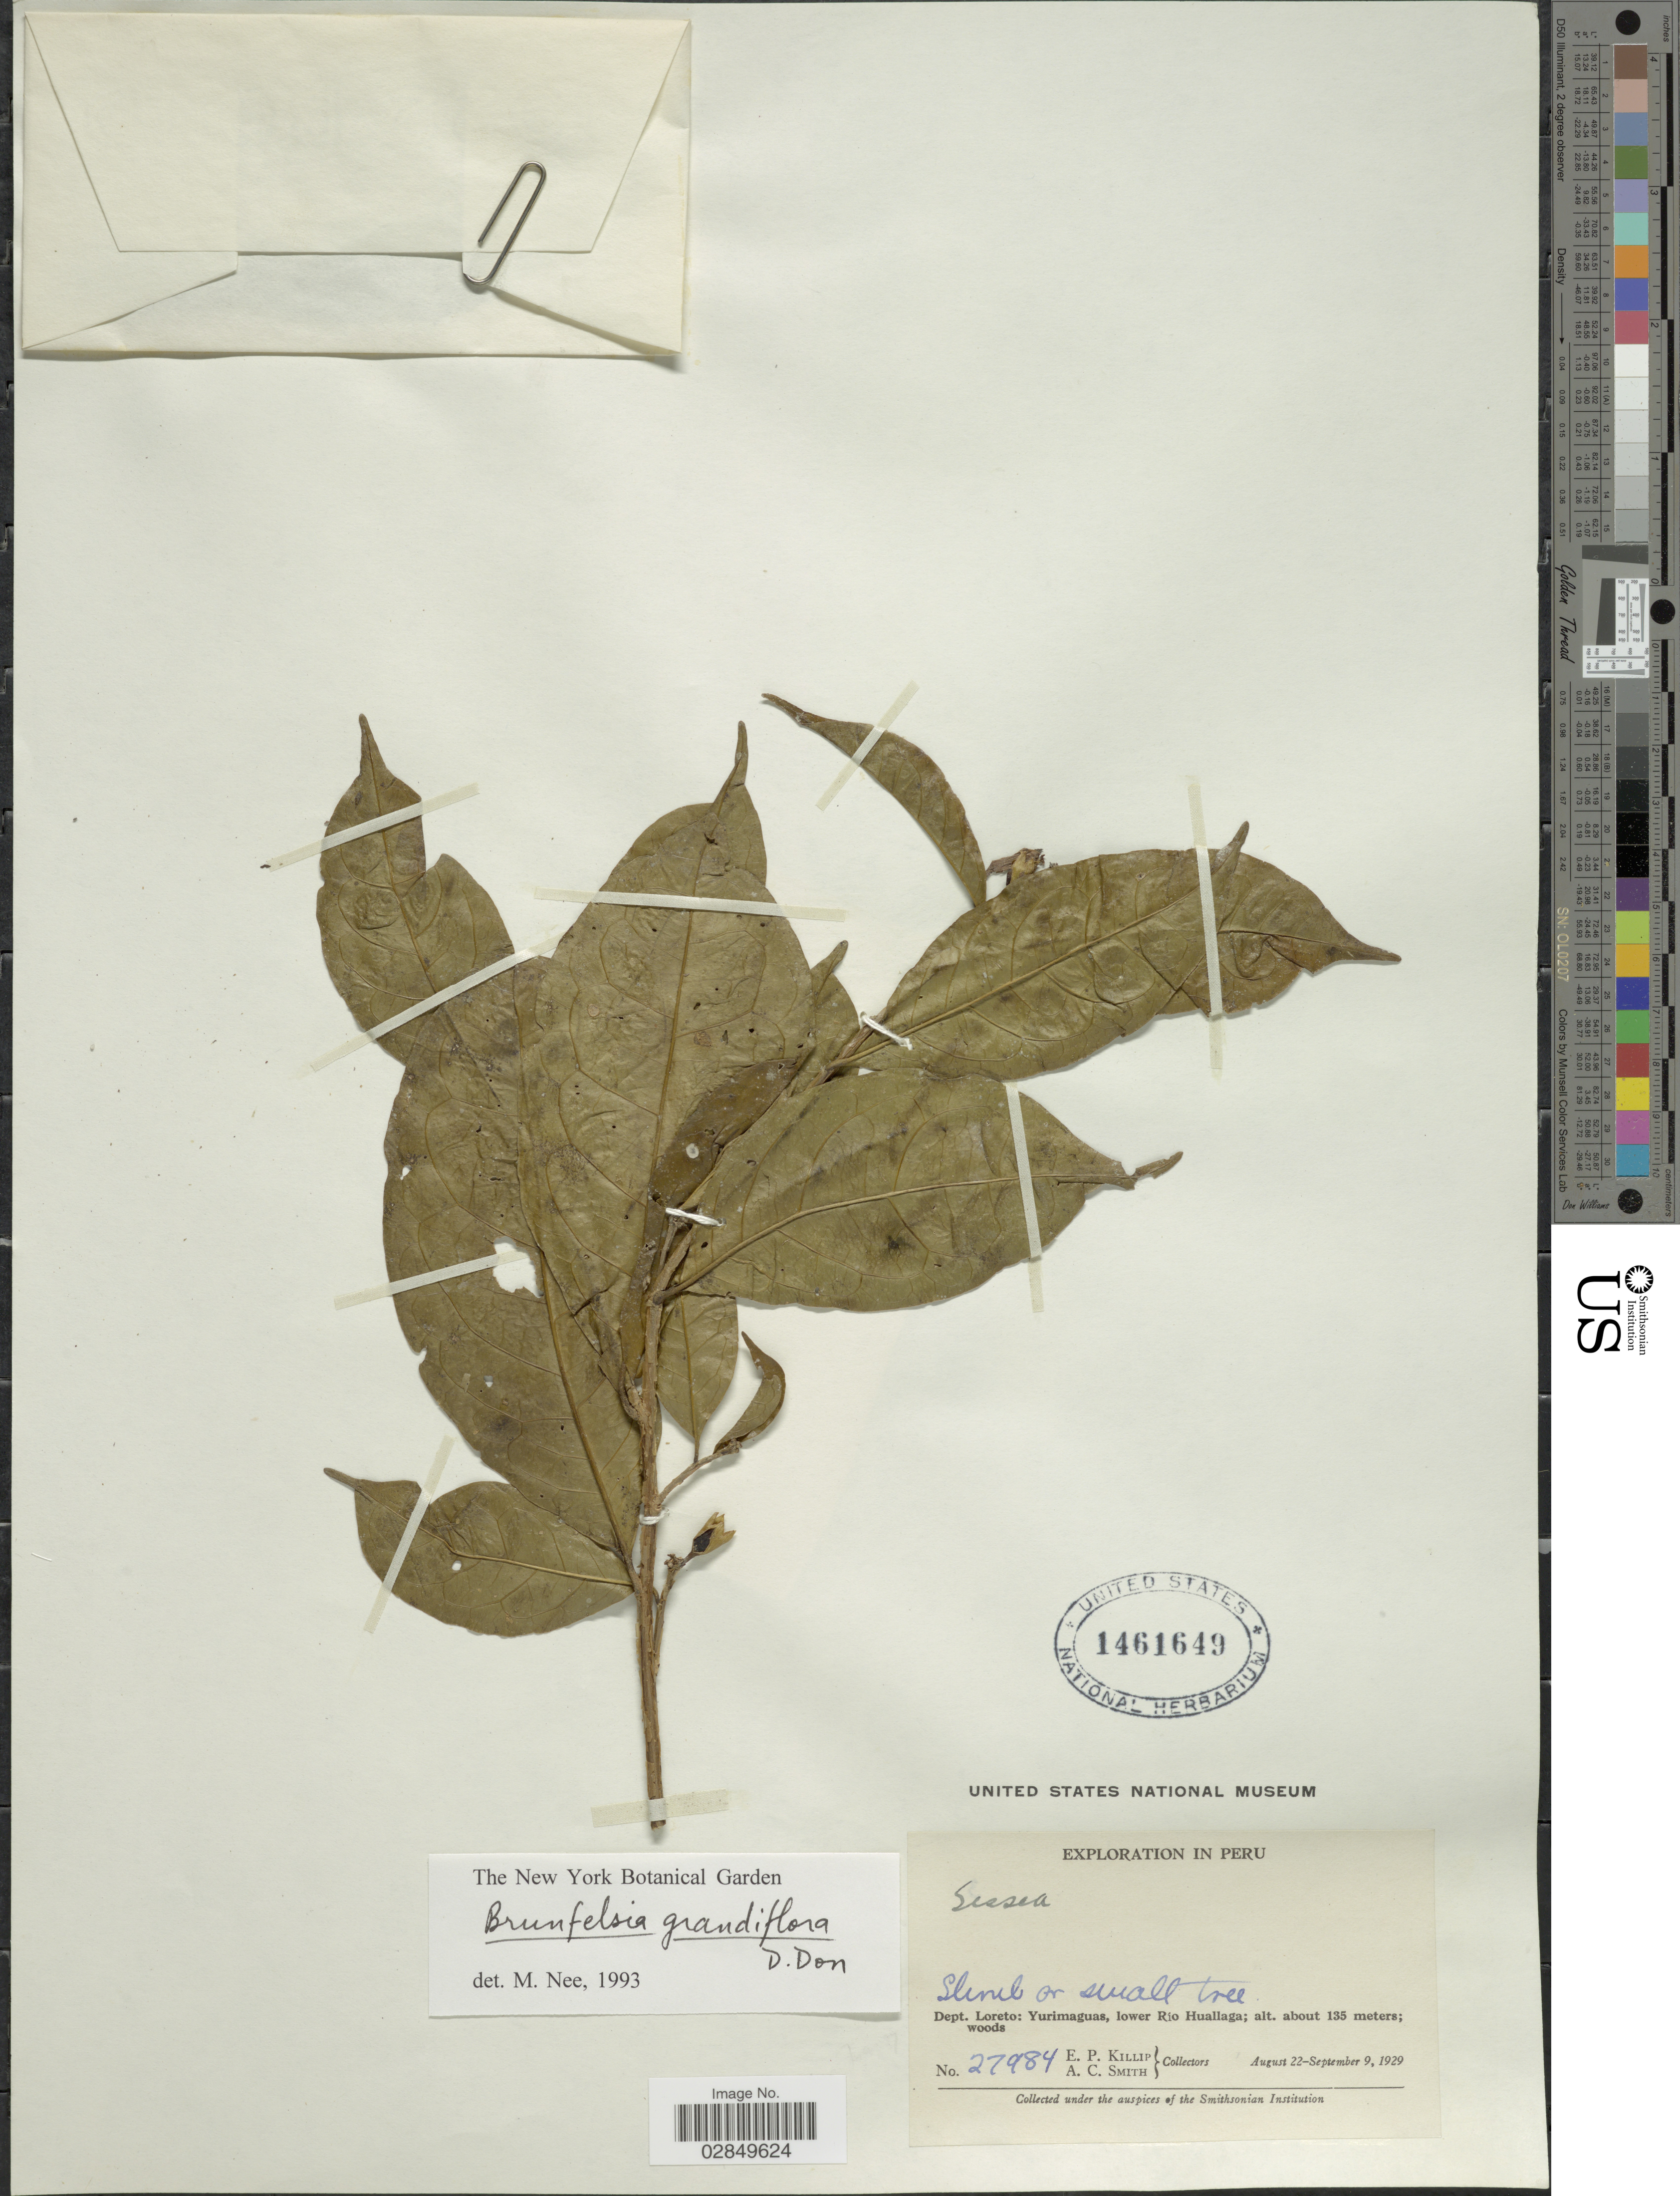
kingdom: Plantae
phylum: Tracheophyta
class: Magnoliopsida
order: Solanales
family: Solanaceae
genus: Brunfelsia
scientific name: Brunfelsia grandiflora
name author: D. Don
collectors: E. P. Killip & A. C. Smith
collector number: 27984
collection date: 1929-08-22/1929-09-09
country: Peru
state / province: Loreto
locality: Dept. Loreto, Yurimaguas, lower Rio Huallaga.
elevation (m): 135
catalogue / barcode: US 1461649